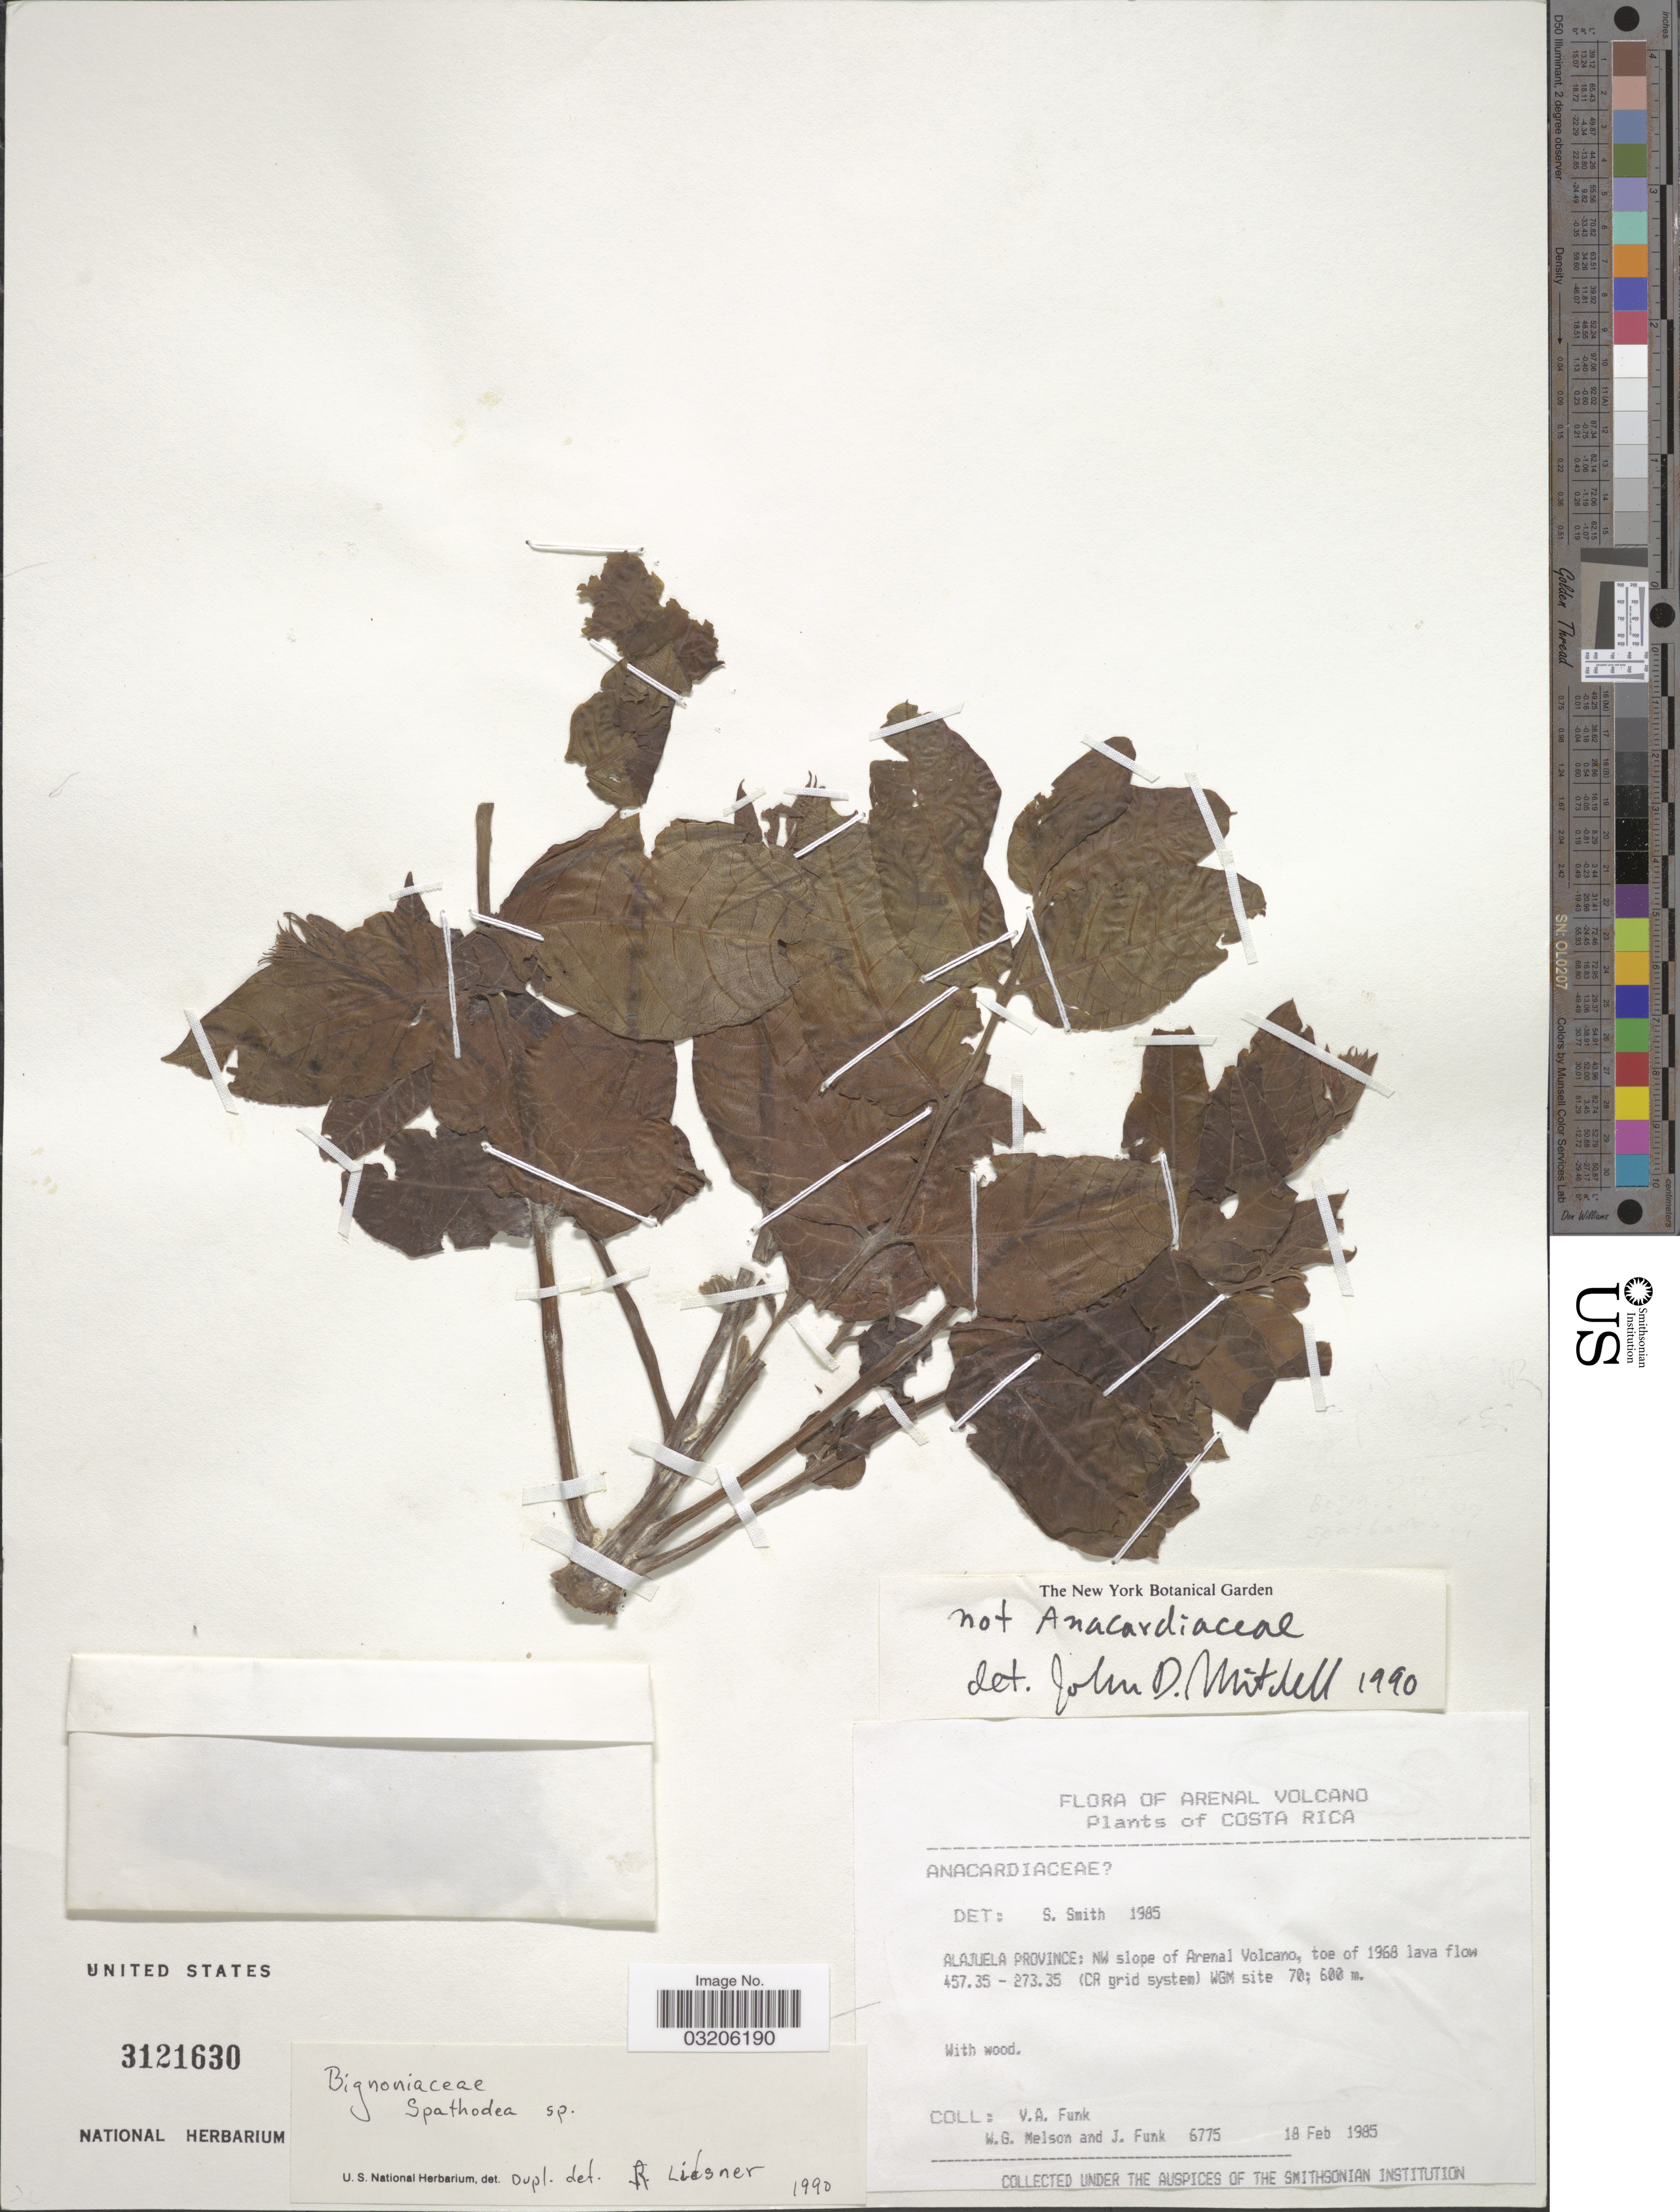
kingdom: Plantae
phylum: Tracheophyta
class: Magnoliopsida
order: Lamiales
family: Bignoniaceae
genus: Spathodea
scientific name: Spathodea sp.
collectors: V. Funk, W. Jameson & J. Funk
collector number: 6775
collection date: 1985-02-18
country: Costa Rica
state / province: Alajuela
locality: Arenal Volcano. NW slope of Arenal Volcan, toe of 1968 lava flow 457.35-273.35 (CR grid system) WGM site 70.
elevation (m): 600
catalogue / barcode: US 3121630